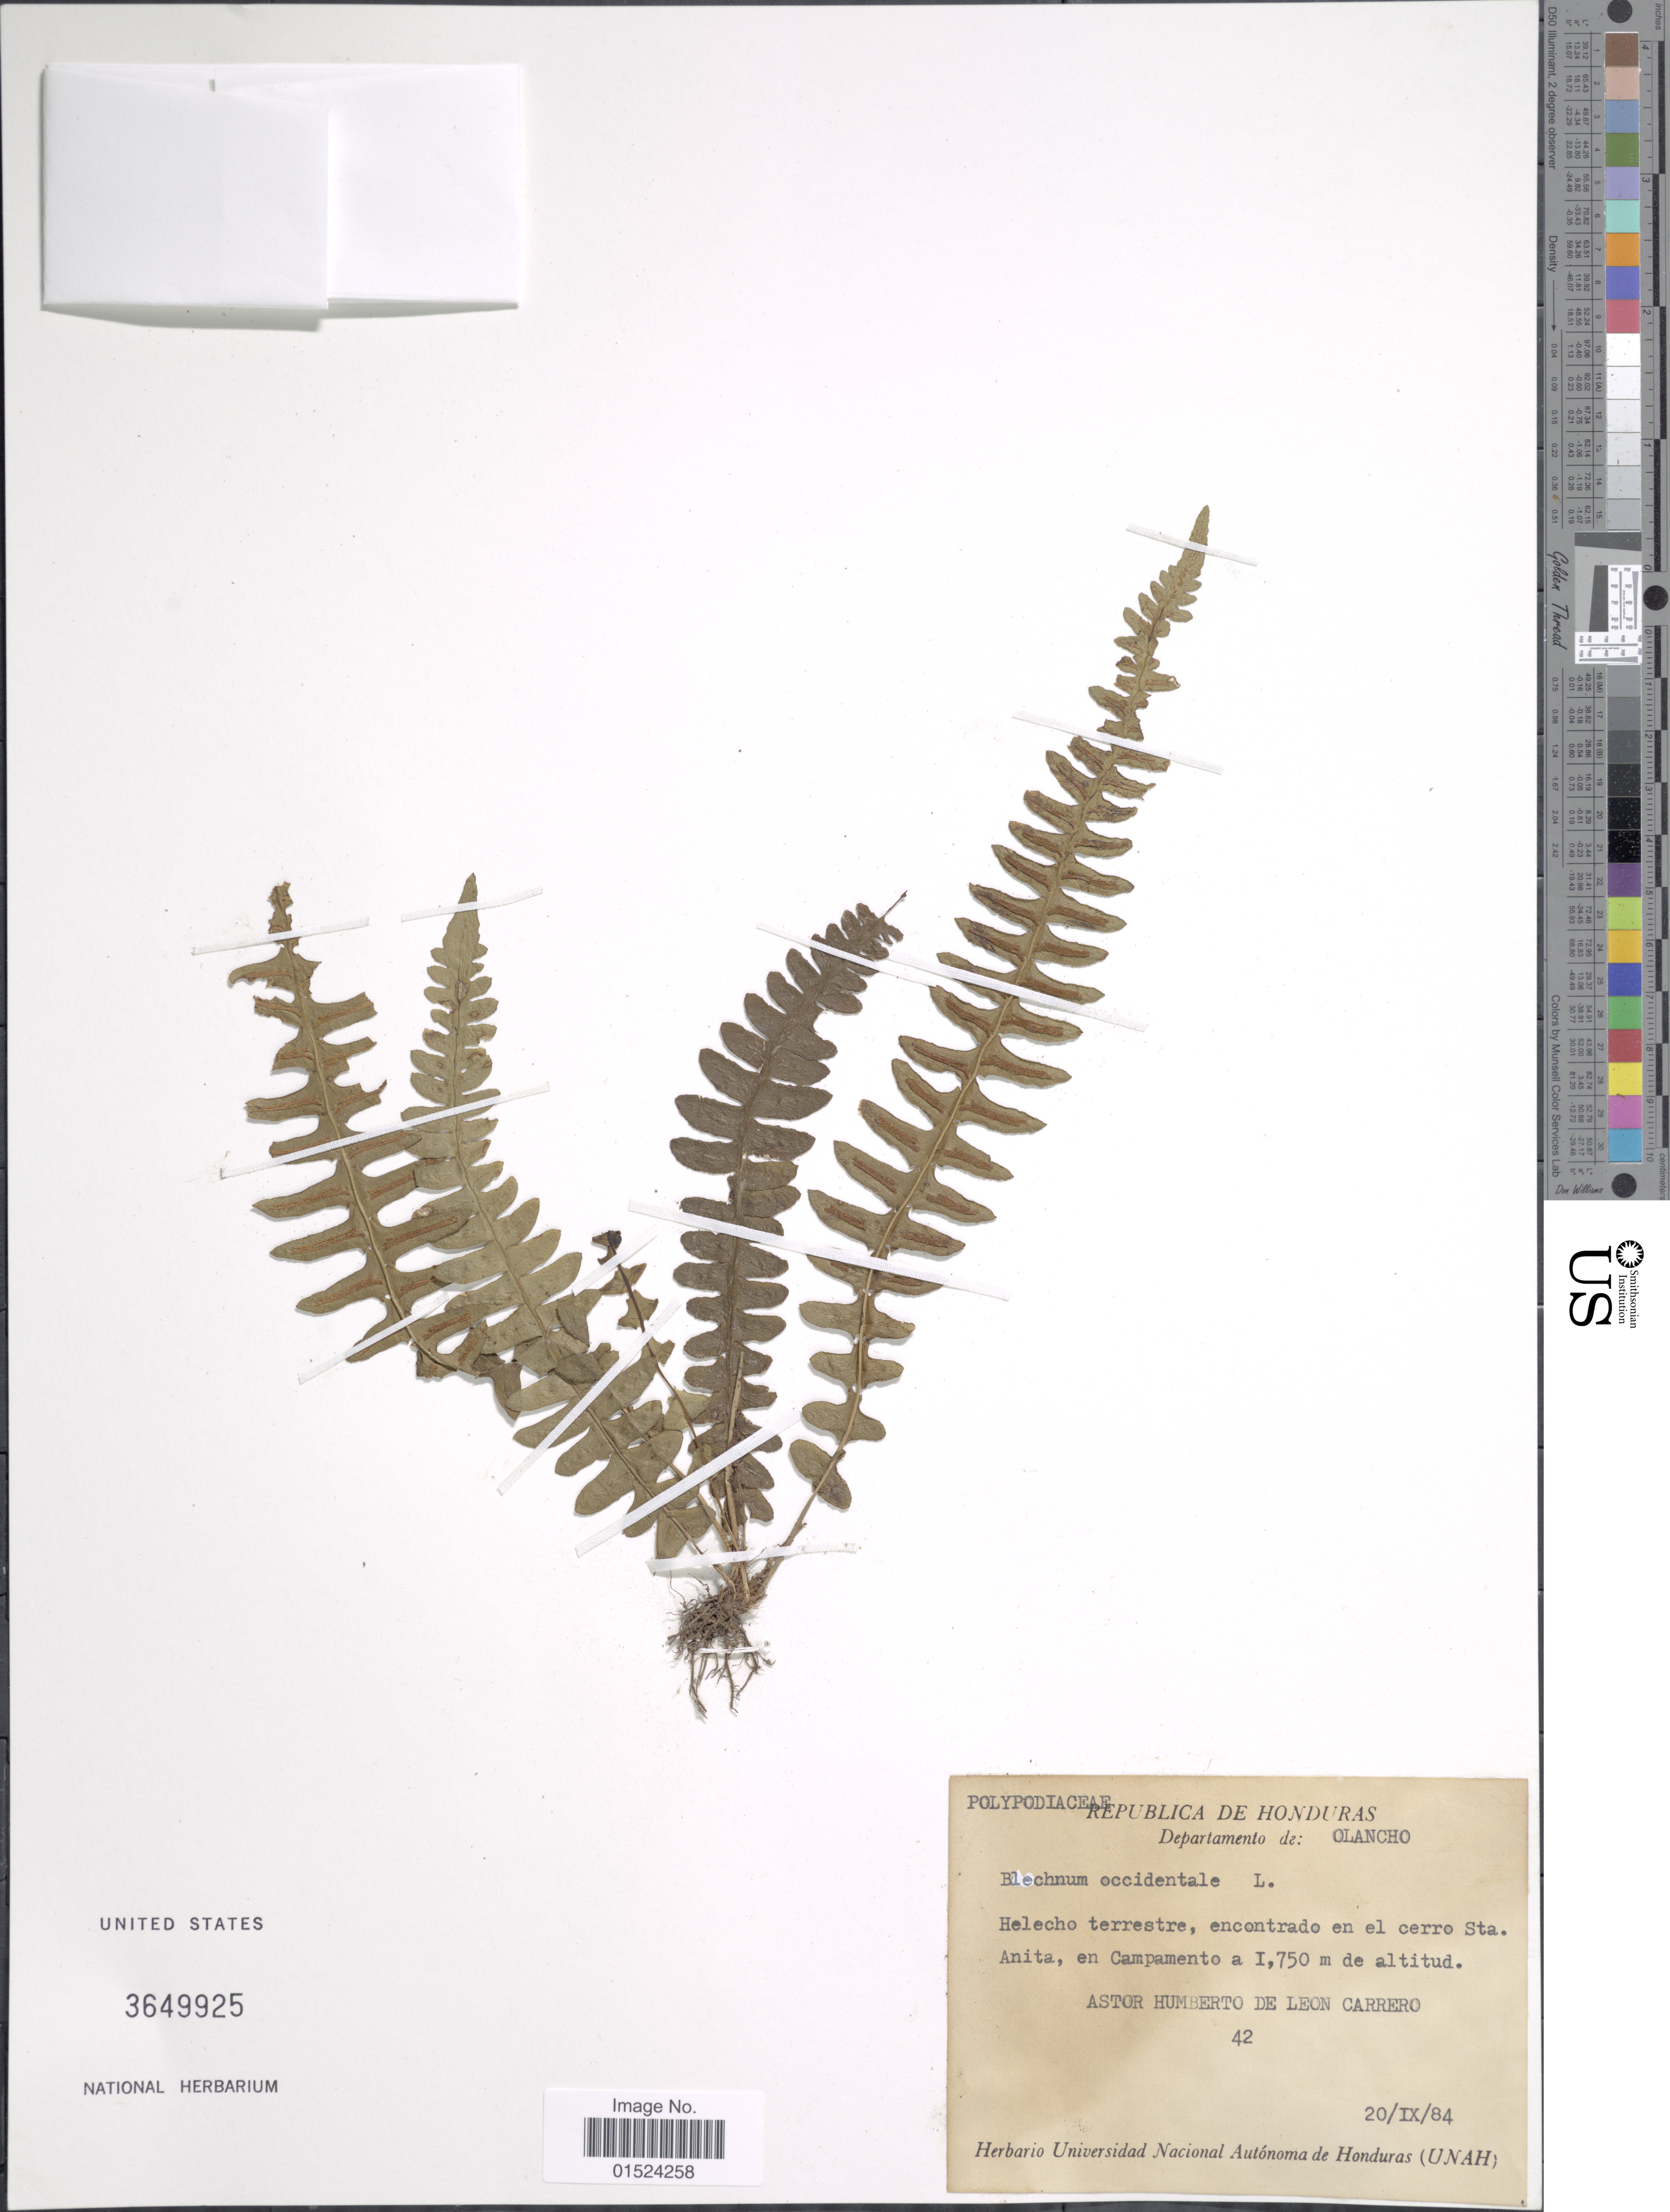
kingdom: Plantae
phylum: Tracheophyta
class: Polypodiopsida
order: Polypodiales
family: Blechnaceae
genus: Blechnum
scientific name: Blechnum occidentale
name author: L.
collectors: A. Leon Carrero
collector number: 42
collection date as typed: Transcribed d/m/y: 20/9/84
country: Honduras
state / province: Olancho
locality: Helecho terrestre, encontrado en el cerro Sta. Anita, en Campamento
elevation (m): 1750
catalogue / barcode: US 3649925